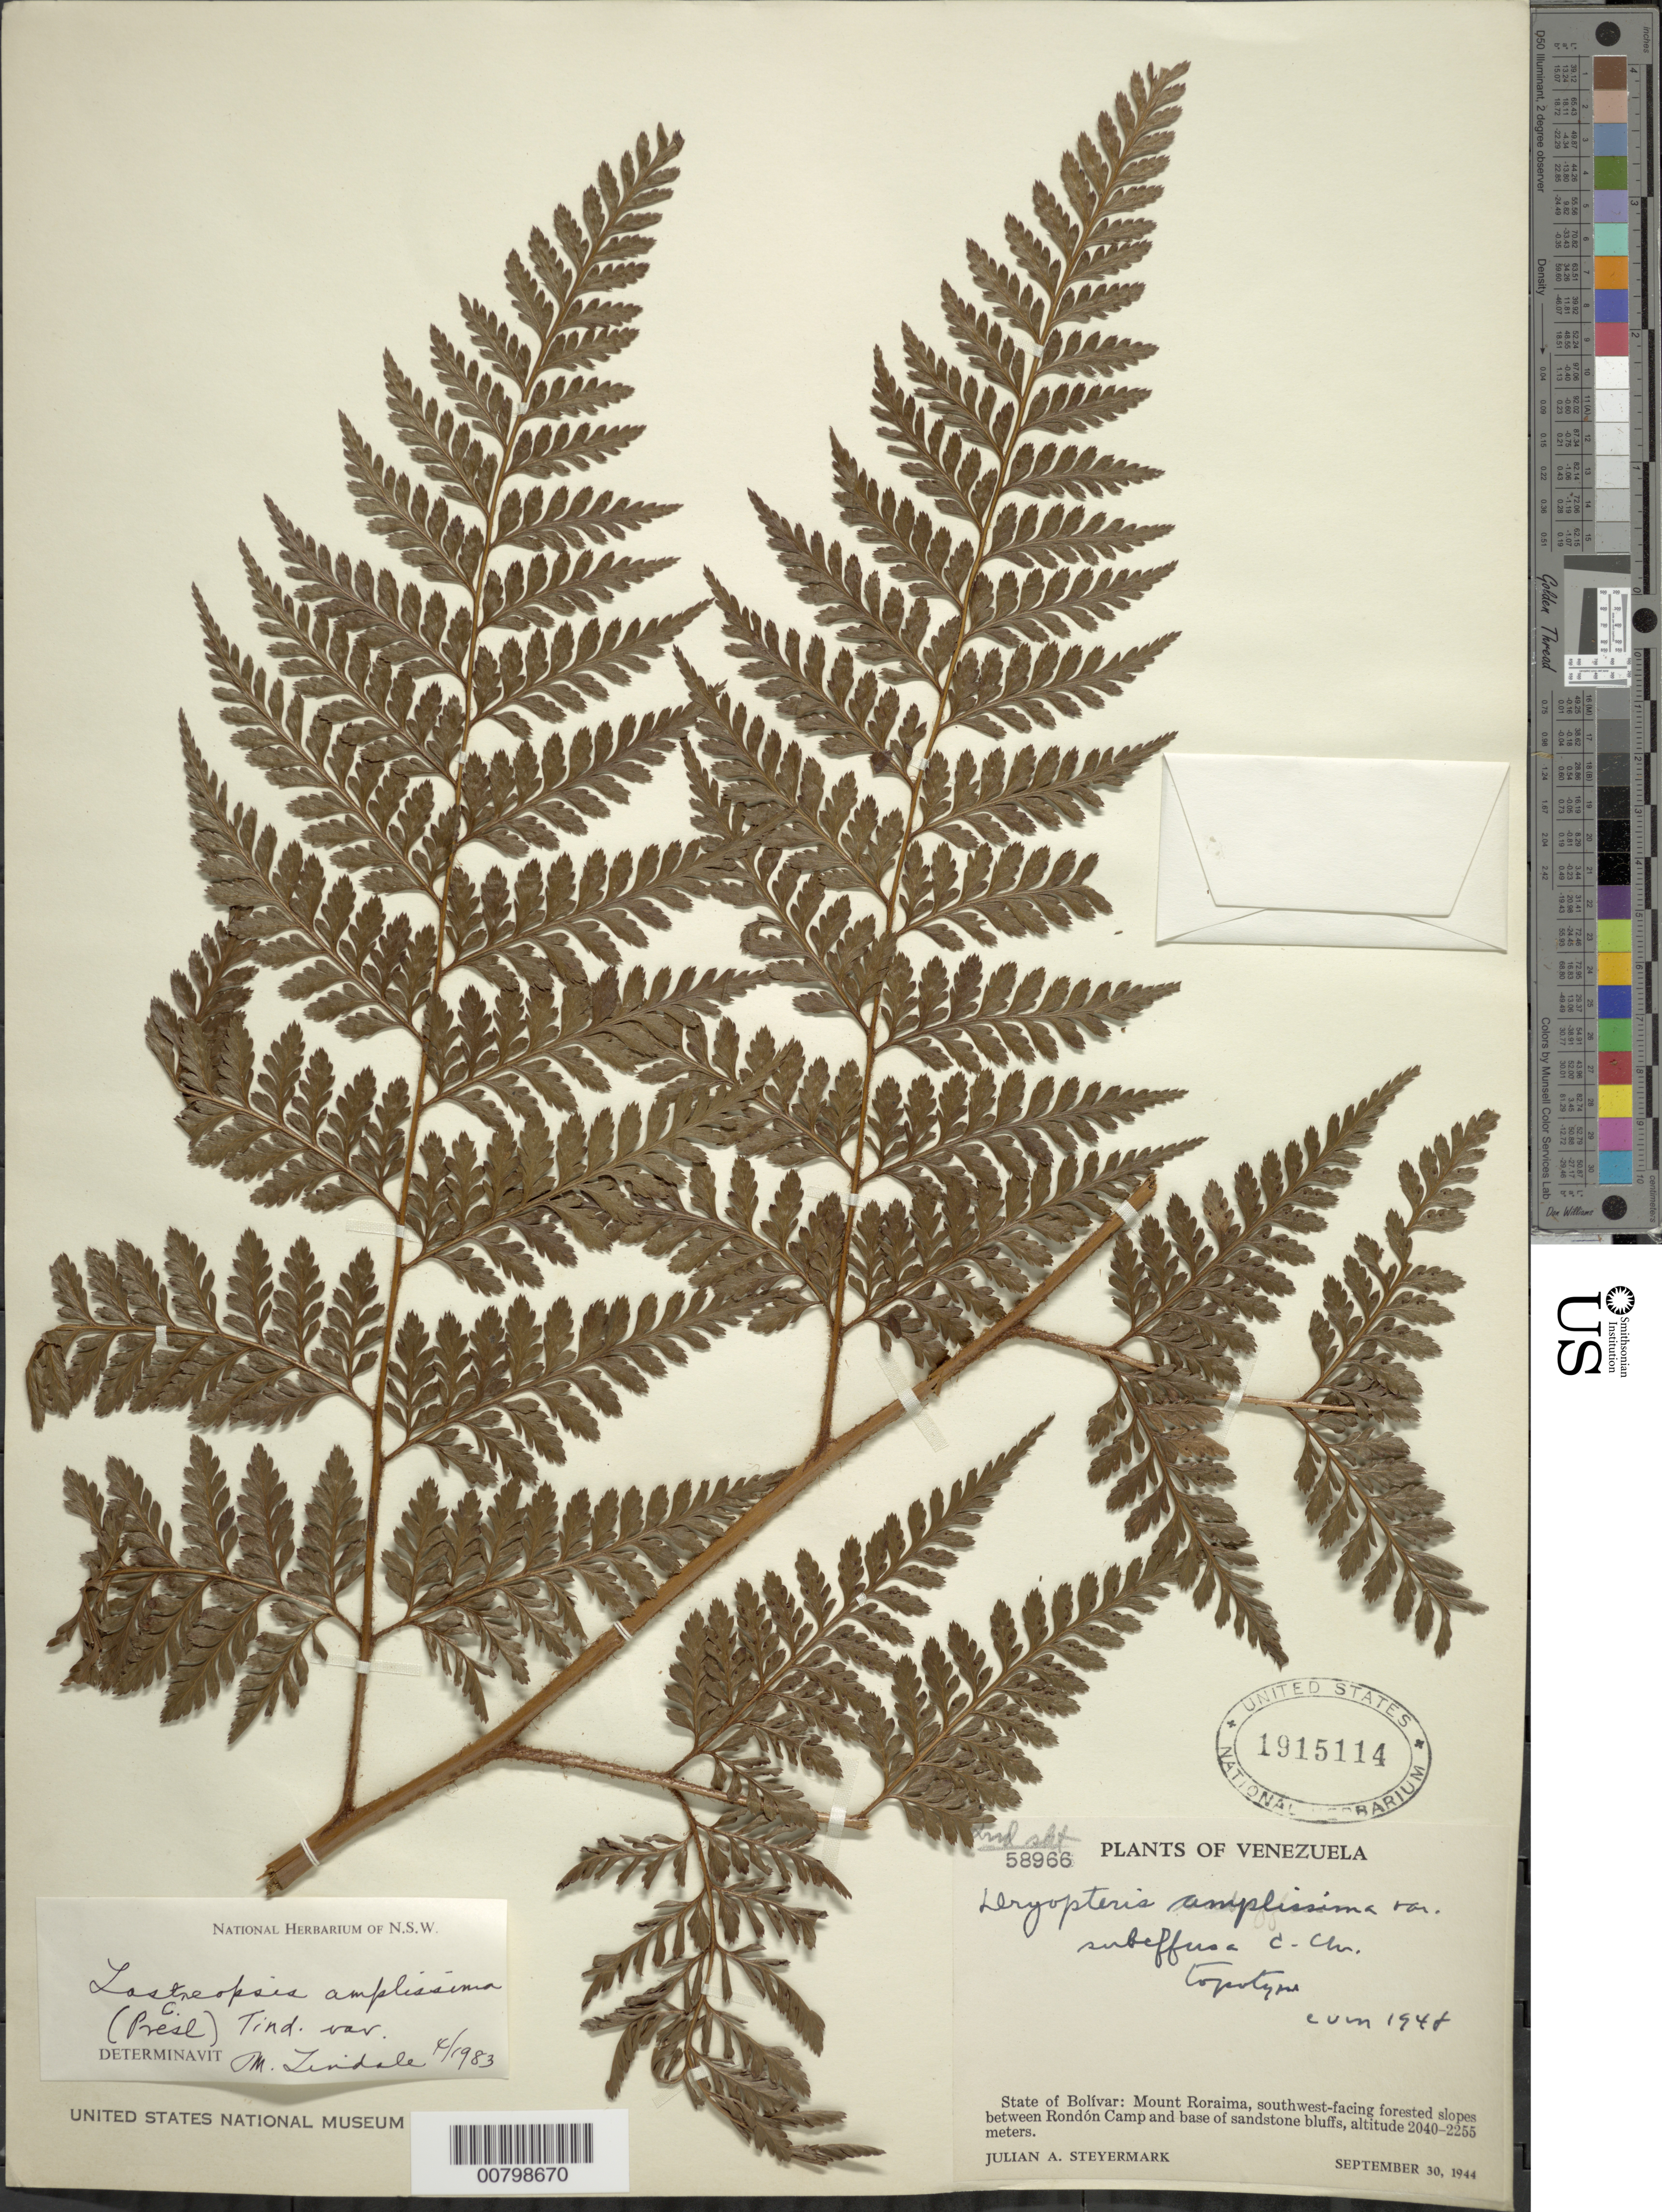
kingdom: Plantae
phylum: Tracheophyta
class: Polypodiopsida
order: Polypodiales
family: Dryopteridaceae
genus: Lastreopsis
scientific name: Lastreopsis amplissima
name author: (C. Presl) Tindale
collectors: J. Steyermark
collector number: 58966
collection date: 1944-09-30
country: Venezuela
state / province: Bolivar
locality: Mount Roraima, southwest-facing forested slopes between Rondon Camp and base of sandstone bluffs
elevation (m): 2040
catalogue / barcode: US 1915114